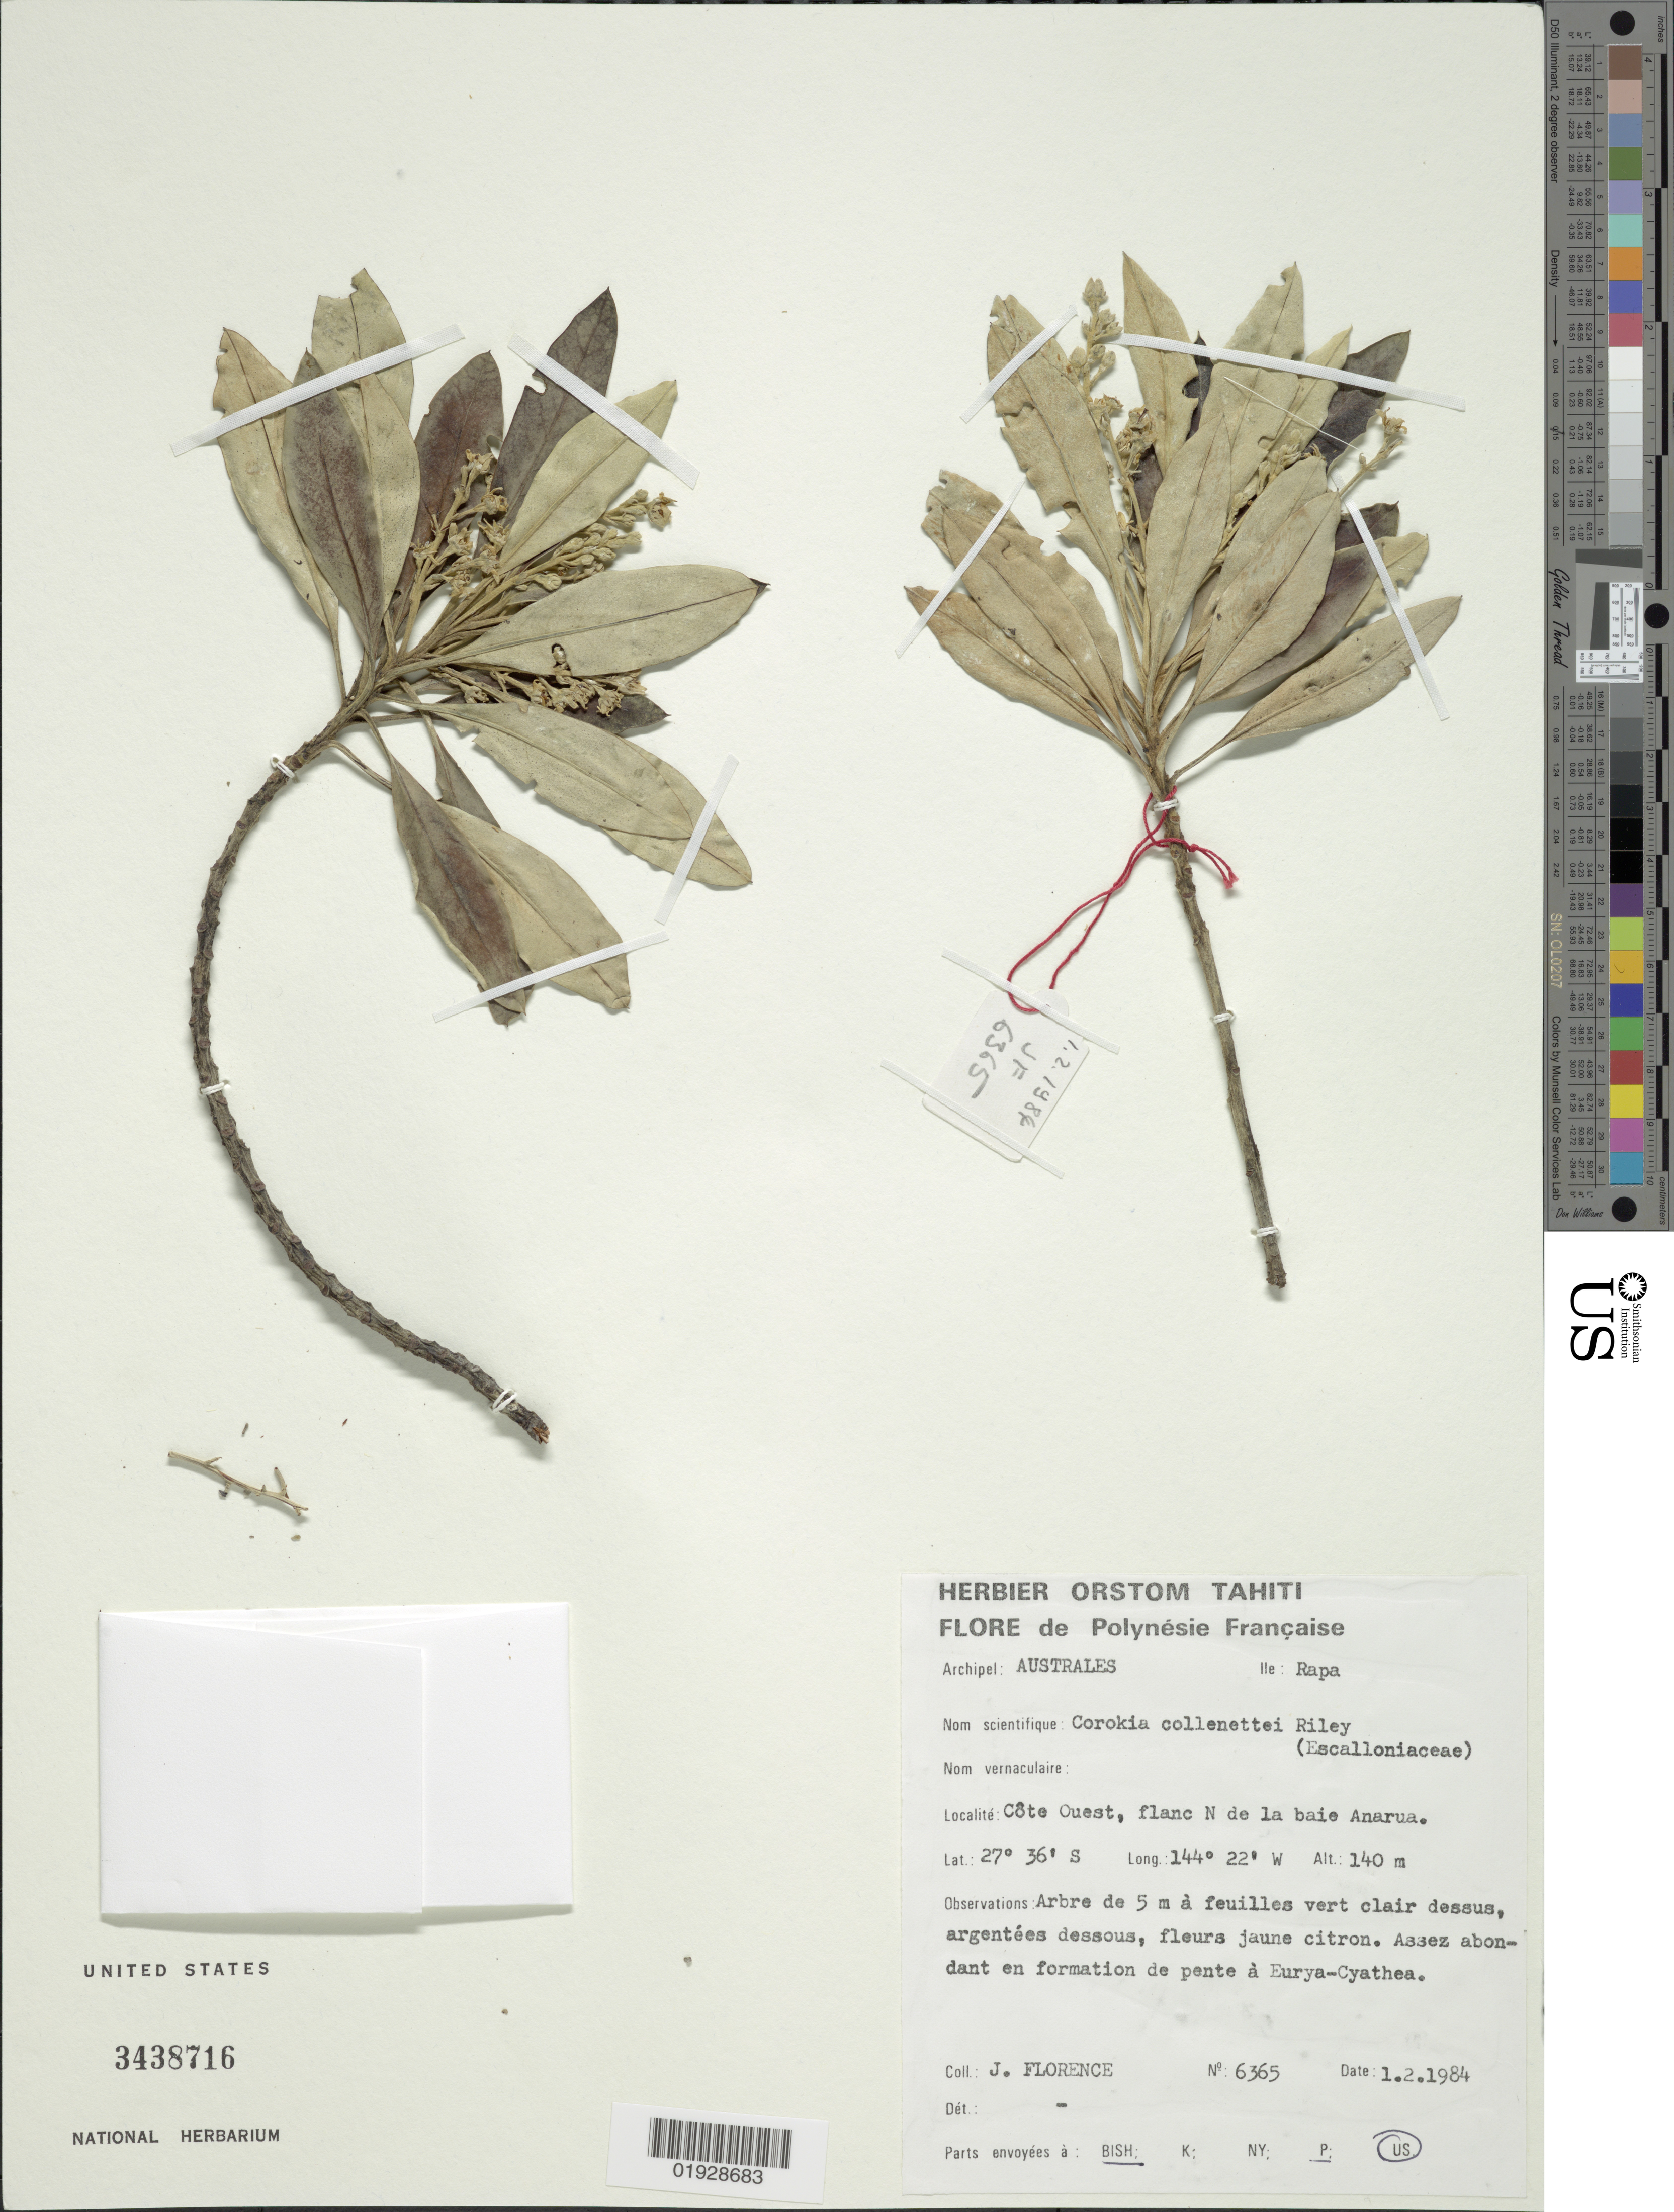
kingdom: Plantae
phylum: Tracheophyta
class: Magnoliopsida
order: Asterales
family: Argophyllaceae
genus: Corokia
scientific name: Corokia collenettei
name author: L. Riley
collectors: J. Florence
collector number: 6365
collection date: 1984-02-01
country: French Polynesia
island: Rapa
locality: Archipel: Australes. Ile: Rapa. Côte Ouest, flanc N de la baie Anarua.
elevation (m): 140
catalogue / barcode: US 3438716